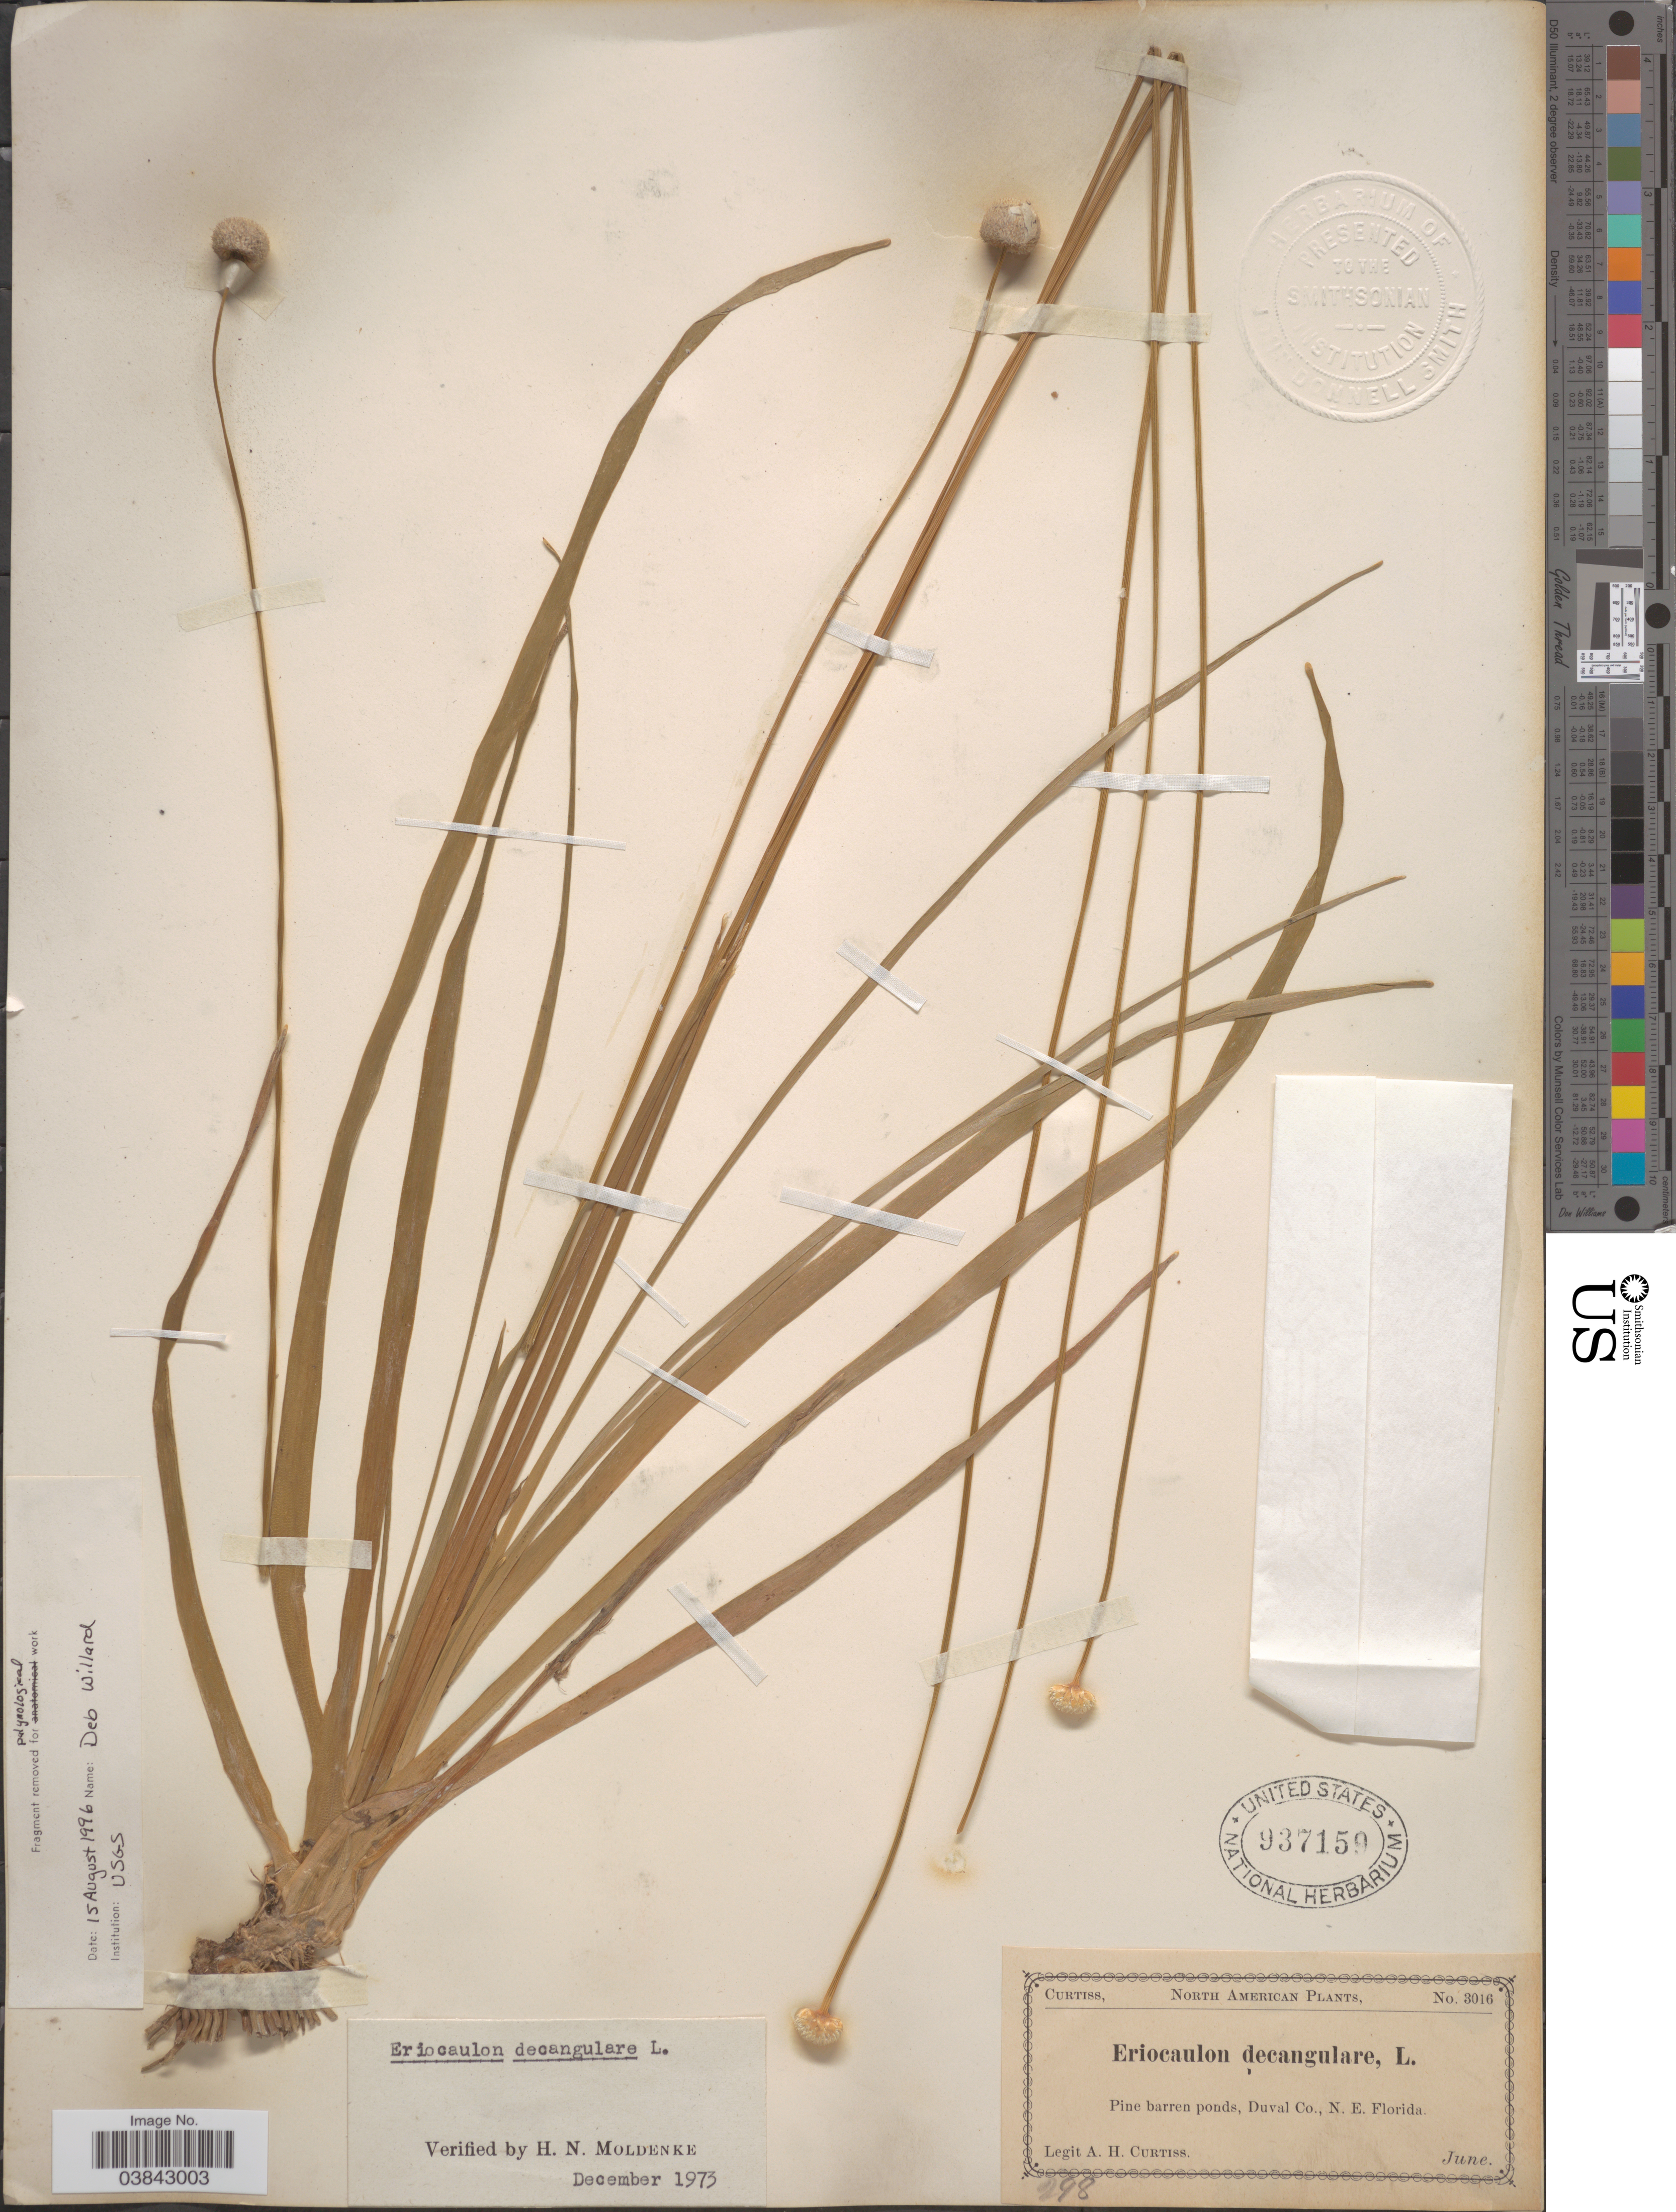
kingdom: Plantae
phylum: Tracheophyta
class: Liliopsida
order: Poales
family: Eriocaulaceae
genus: Eriocaulon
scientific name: Eriocaulon decangulare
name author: L.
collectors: A. H. Curtiss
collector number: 3016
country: United States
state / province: Florida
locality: Duval Co., N. E. Florida.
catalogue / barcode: US 937159